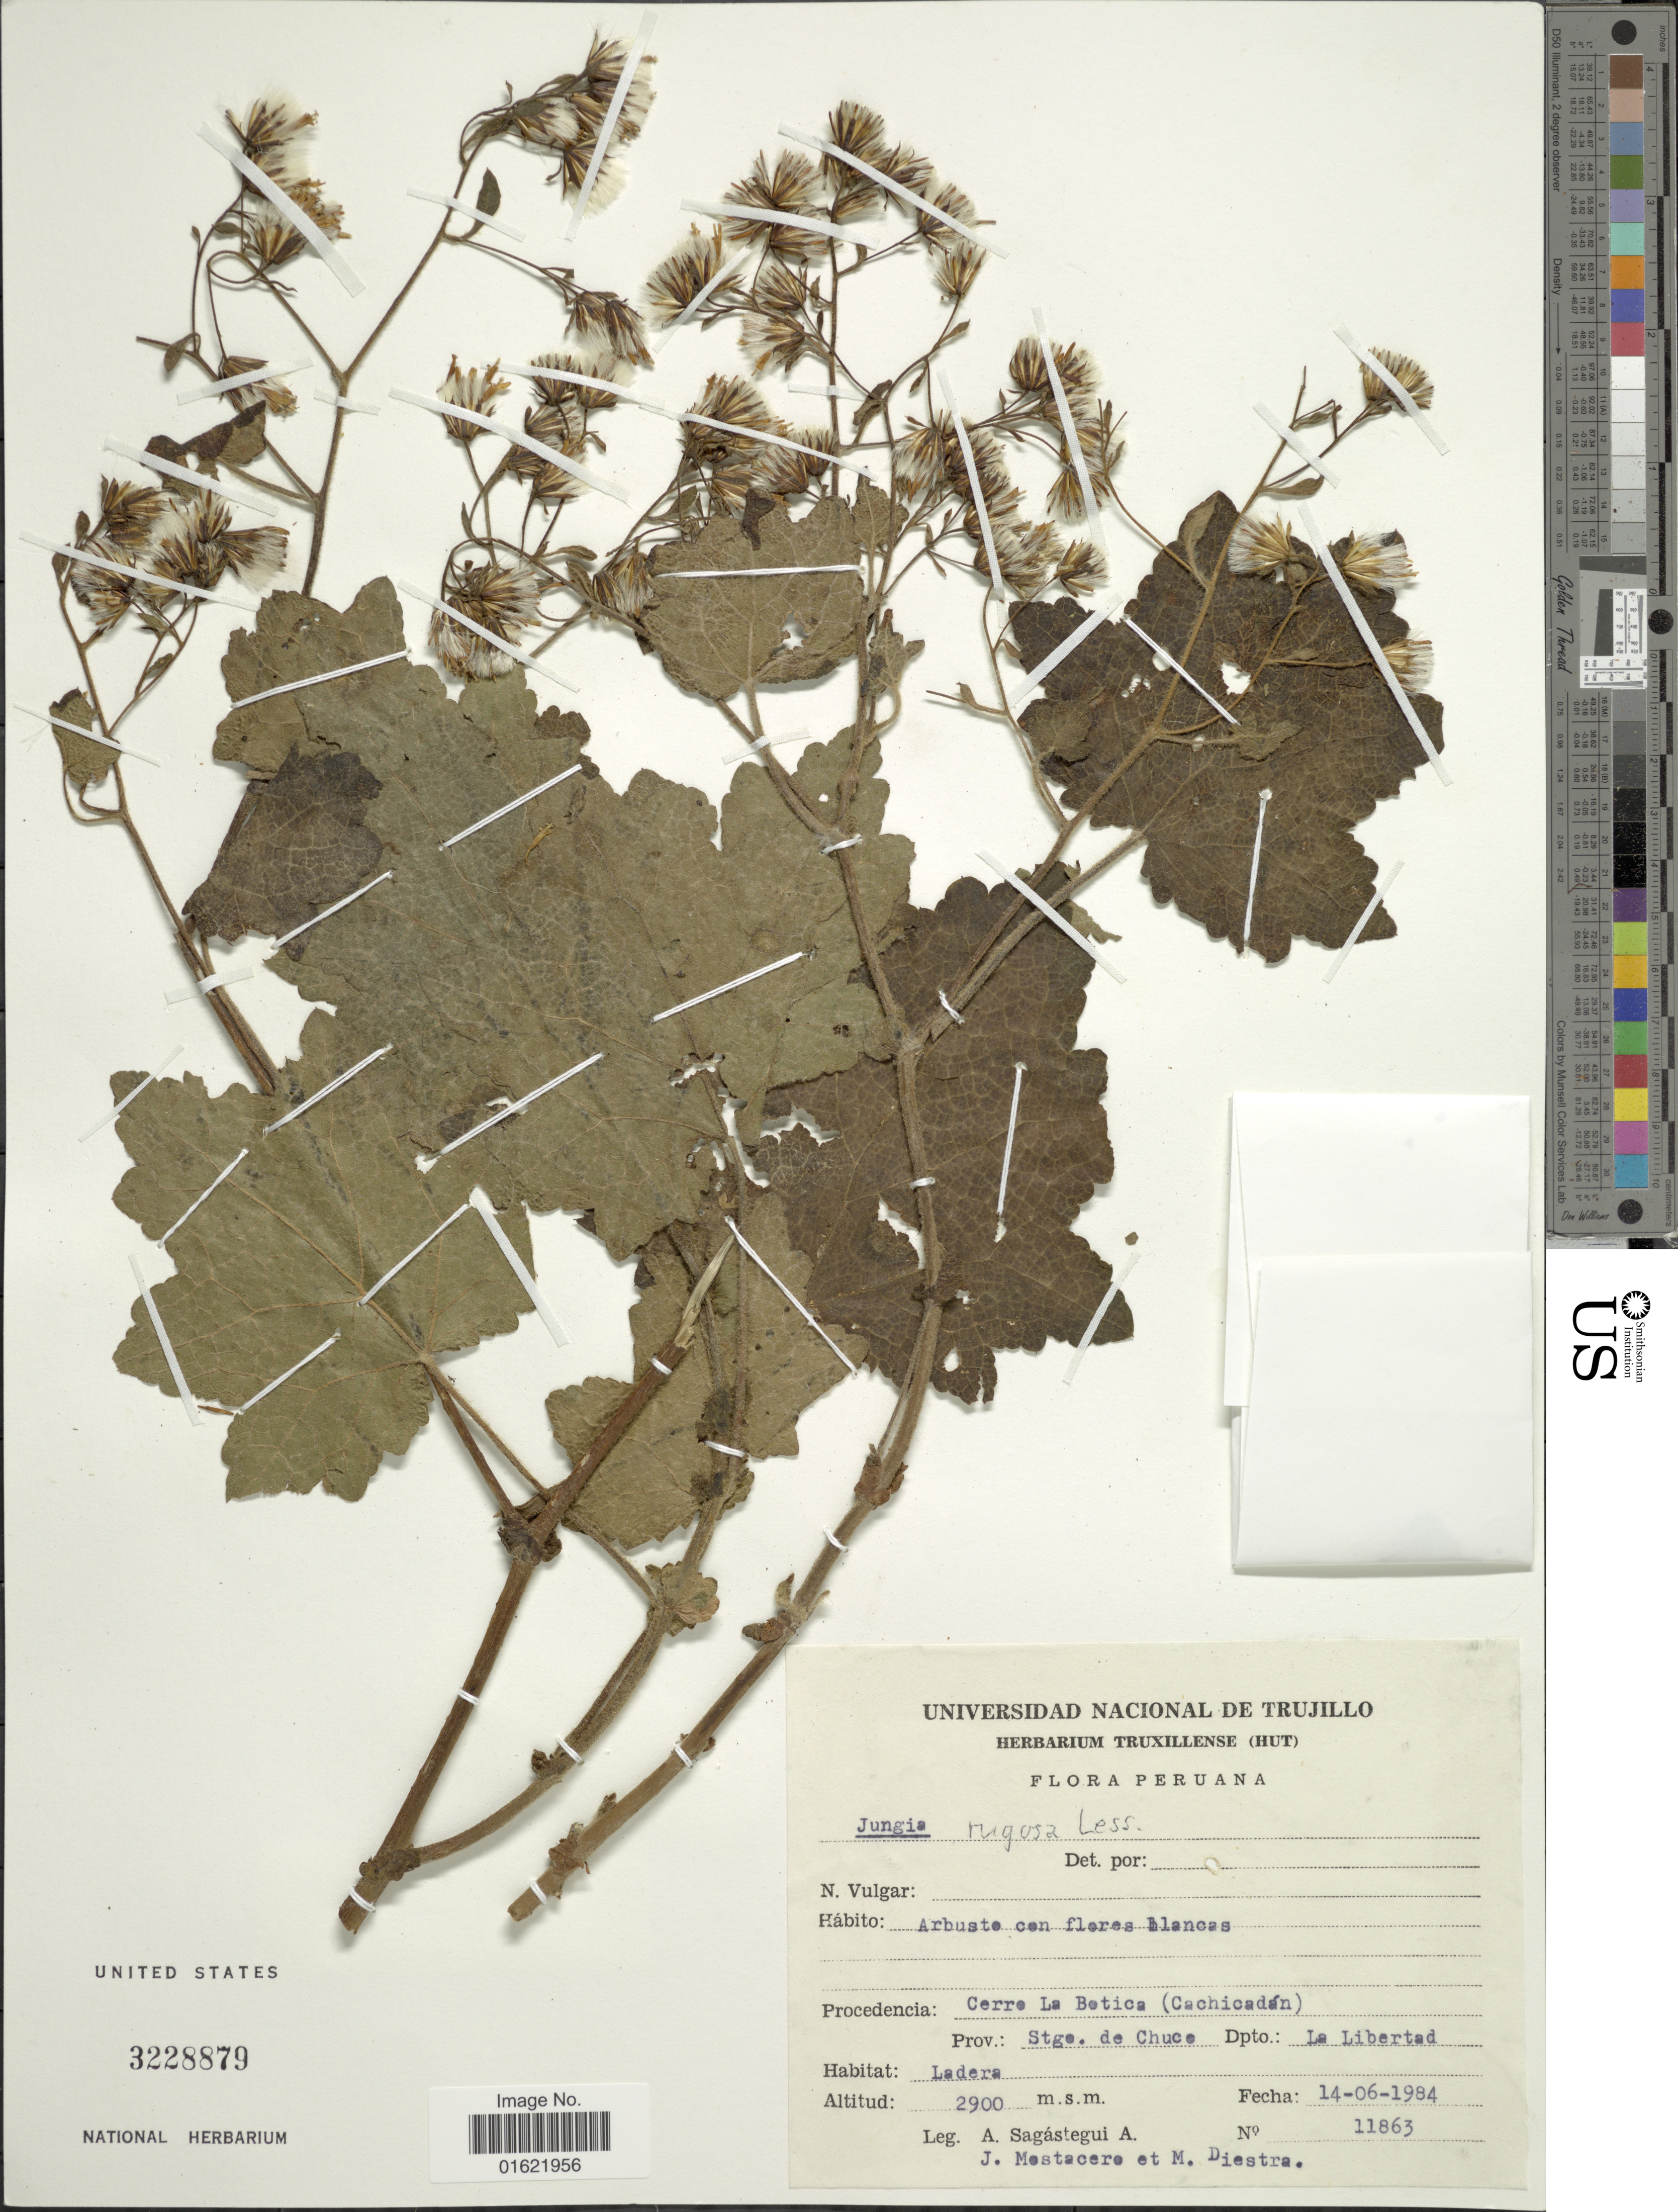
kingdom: Plantae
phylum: Tracheophyta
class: Magnoliopsida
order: Asterales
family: Asteraceae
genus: Jungia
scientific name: Jungia rugosa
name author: Less.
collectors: A. Sagástegui A., J. Mostacero & M. Diestra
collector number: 11863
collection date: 1984-06-14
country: Peru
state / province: La Libertad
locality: Cerra La Botica (Cachicadan) Prov. Stge. de Chuce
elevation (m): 2900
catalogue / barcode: US 3228879